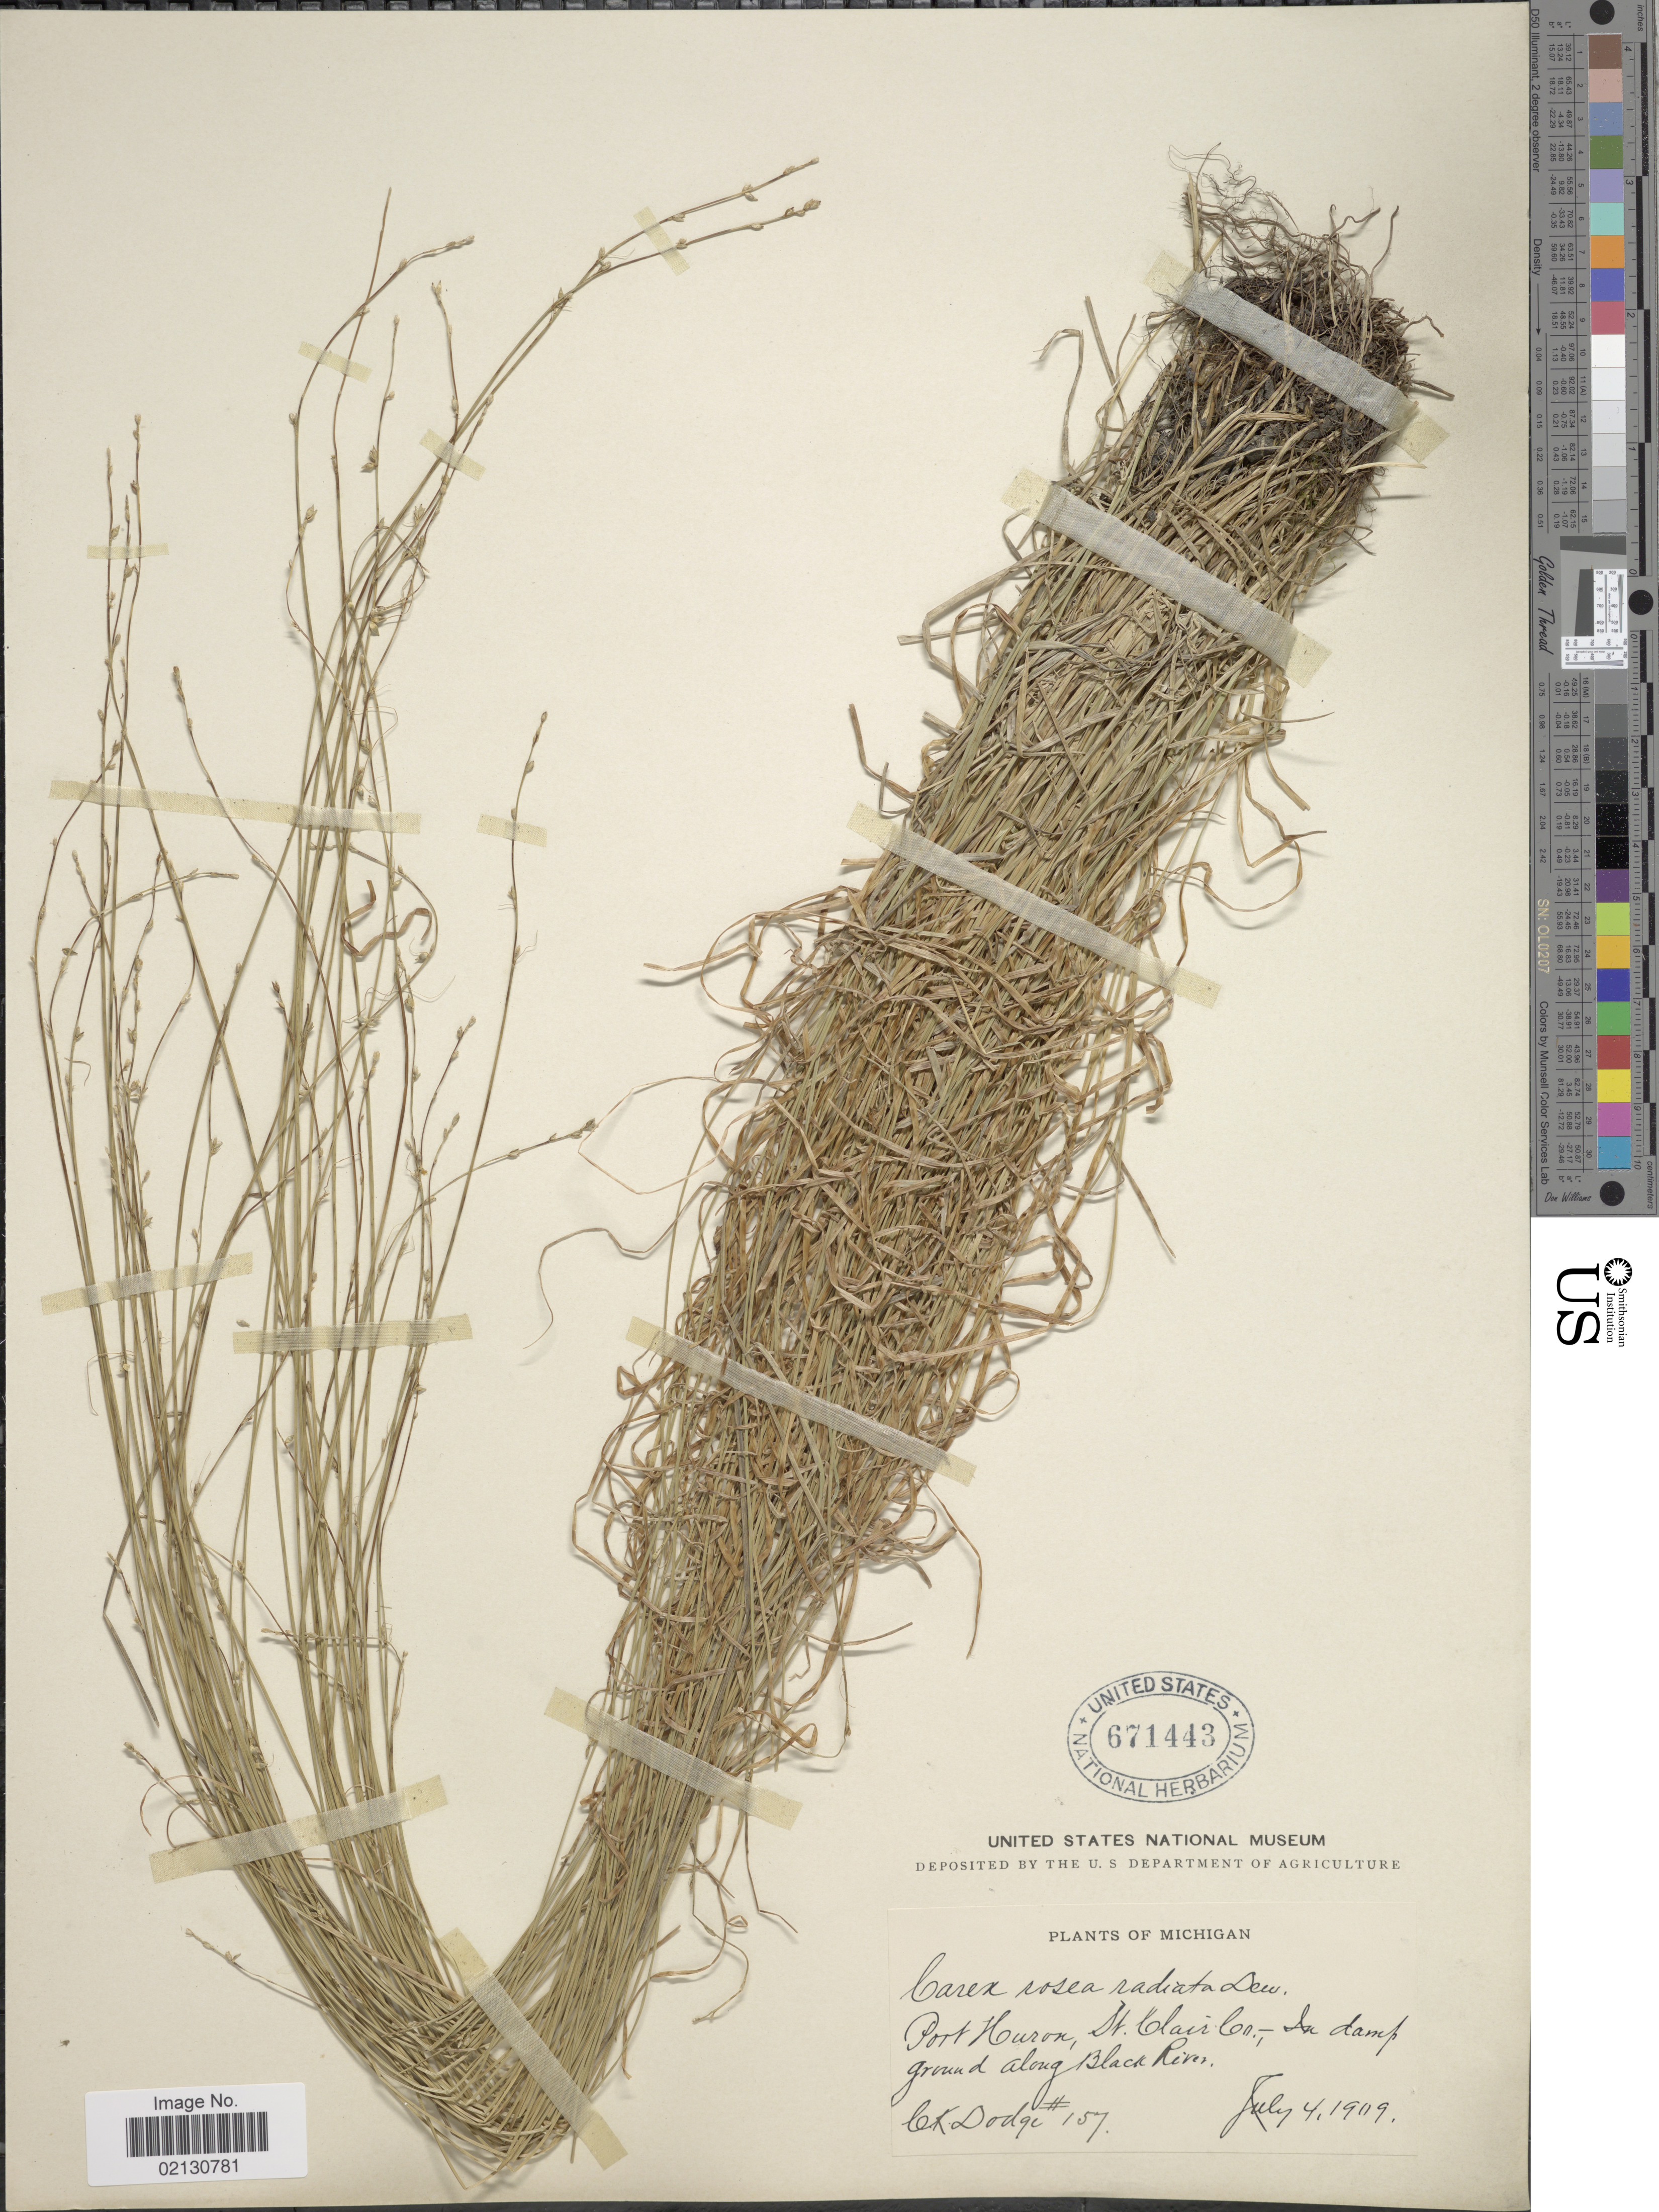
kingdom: Plantae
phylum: Tracheophyta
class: Liliopsida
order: Poales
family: Cyperaceae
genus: Carex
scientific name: Carex radiata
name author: (Wahlenb.) Small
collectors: C. Dodge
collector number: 157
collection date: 1909-07-04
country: United States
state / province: Michigan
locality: Port Huron, St. Clair Co., along Black River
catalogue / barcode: US 671443